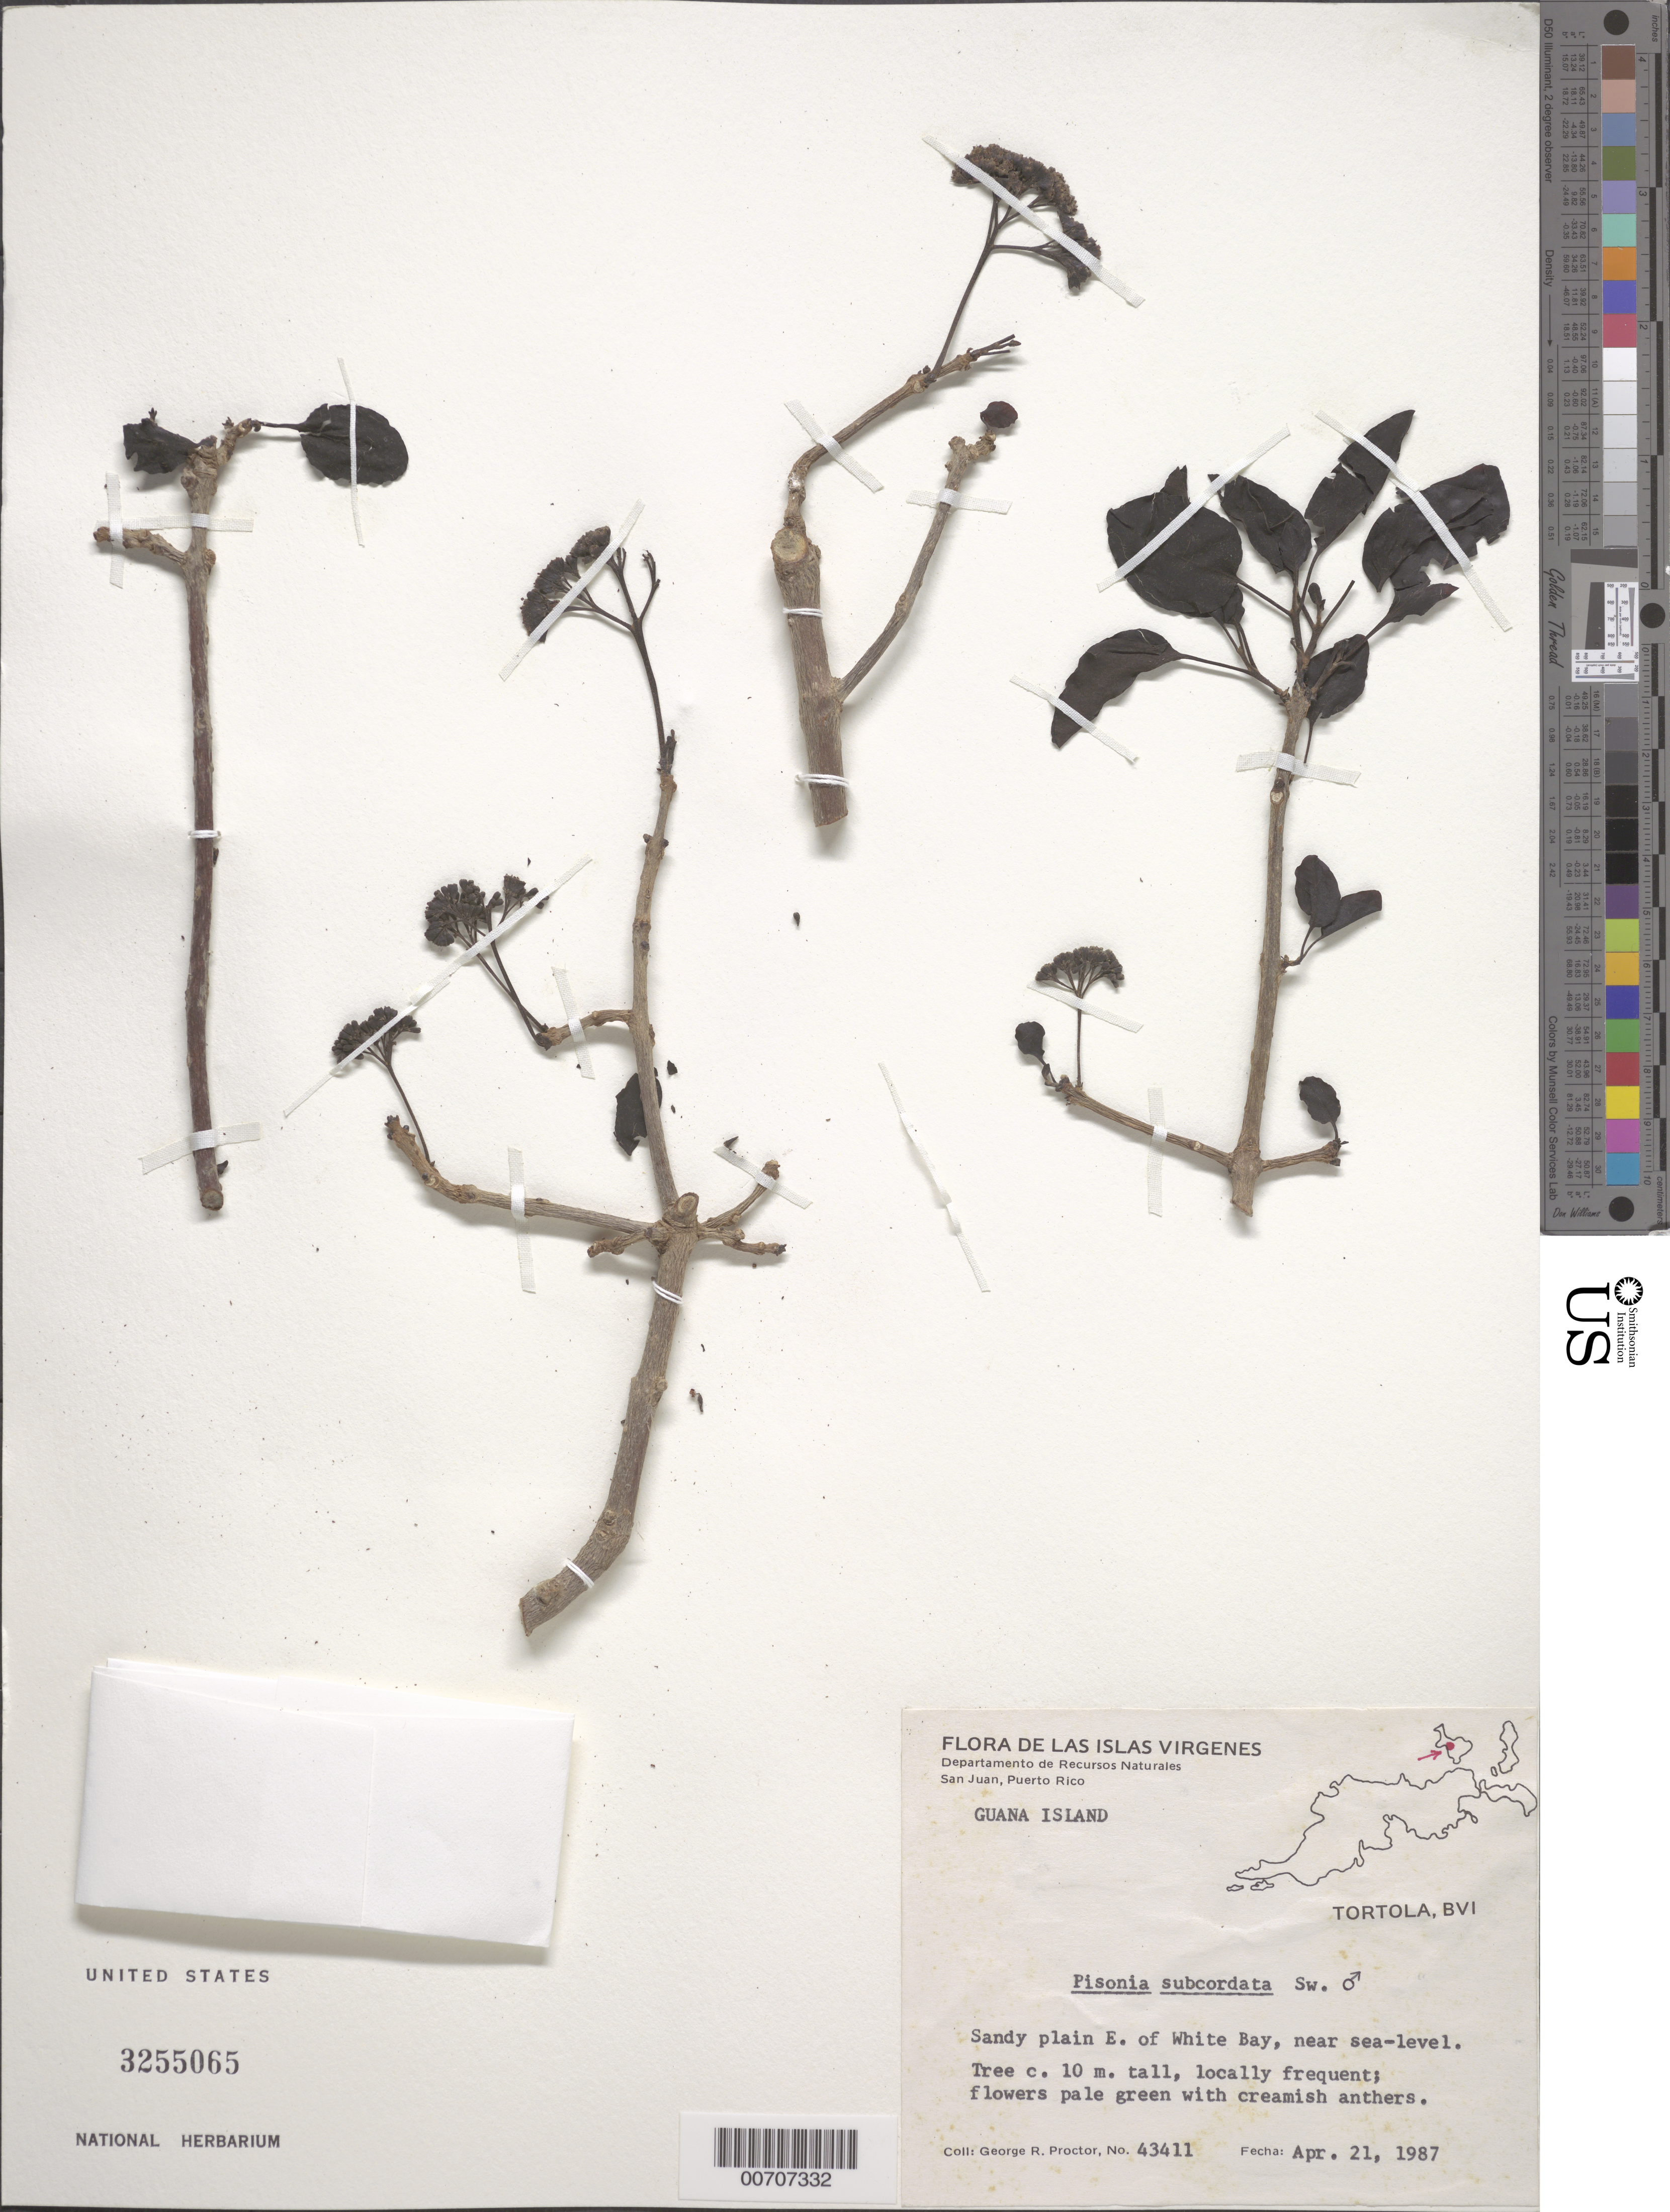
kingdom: Plantae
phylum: Tracheophyta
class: Magnoliopsida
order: Caryophyllales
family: Nyctaginaceae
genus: Pisonia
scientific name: Pisonia subcordata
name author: Sw.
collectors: G. R. Proctor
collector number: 43411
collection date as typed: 21 Apr 1987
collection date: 1987-04-21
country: British Virgin Islands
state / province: Tortola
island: Guana Island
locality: Sandy plain E of White Bay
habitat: Sandy plain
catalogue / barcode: US 3255065